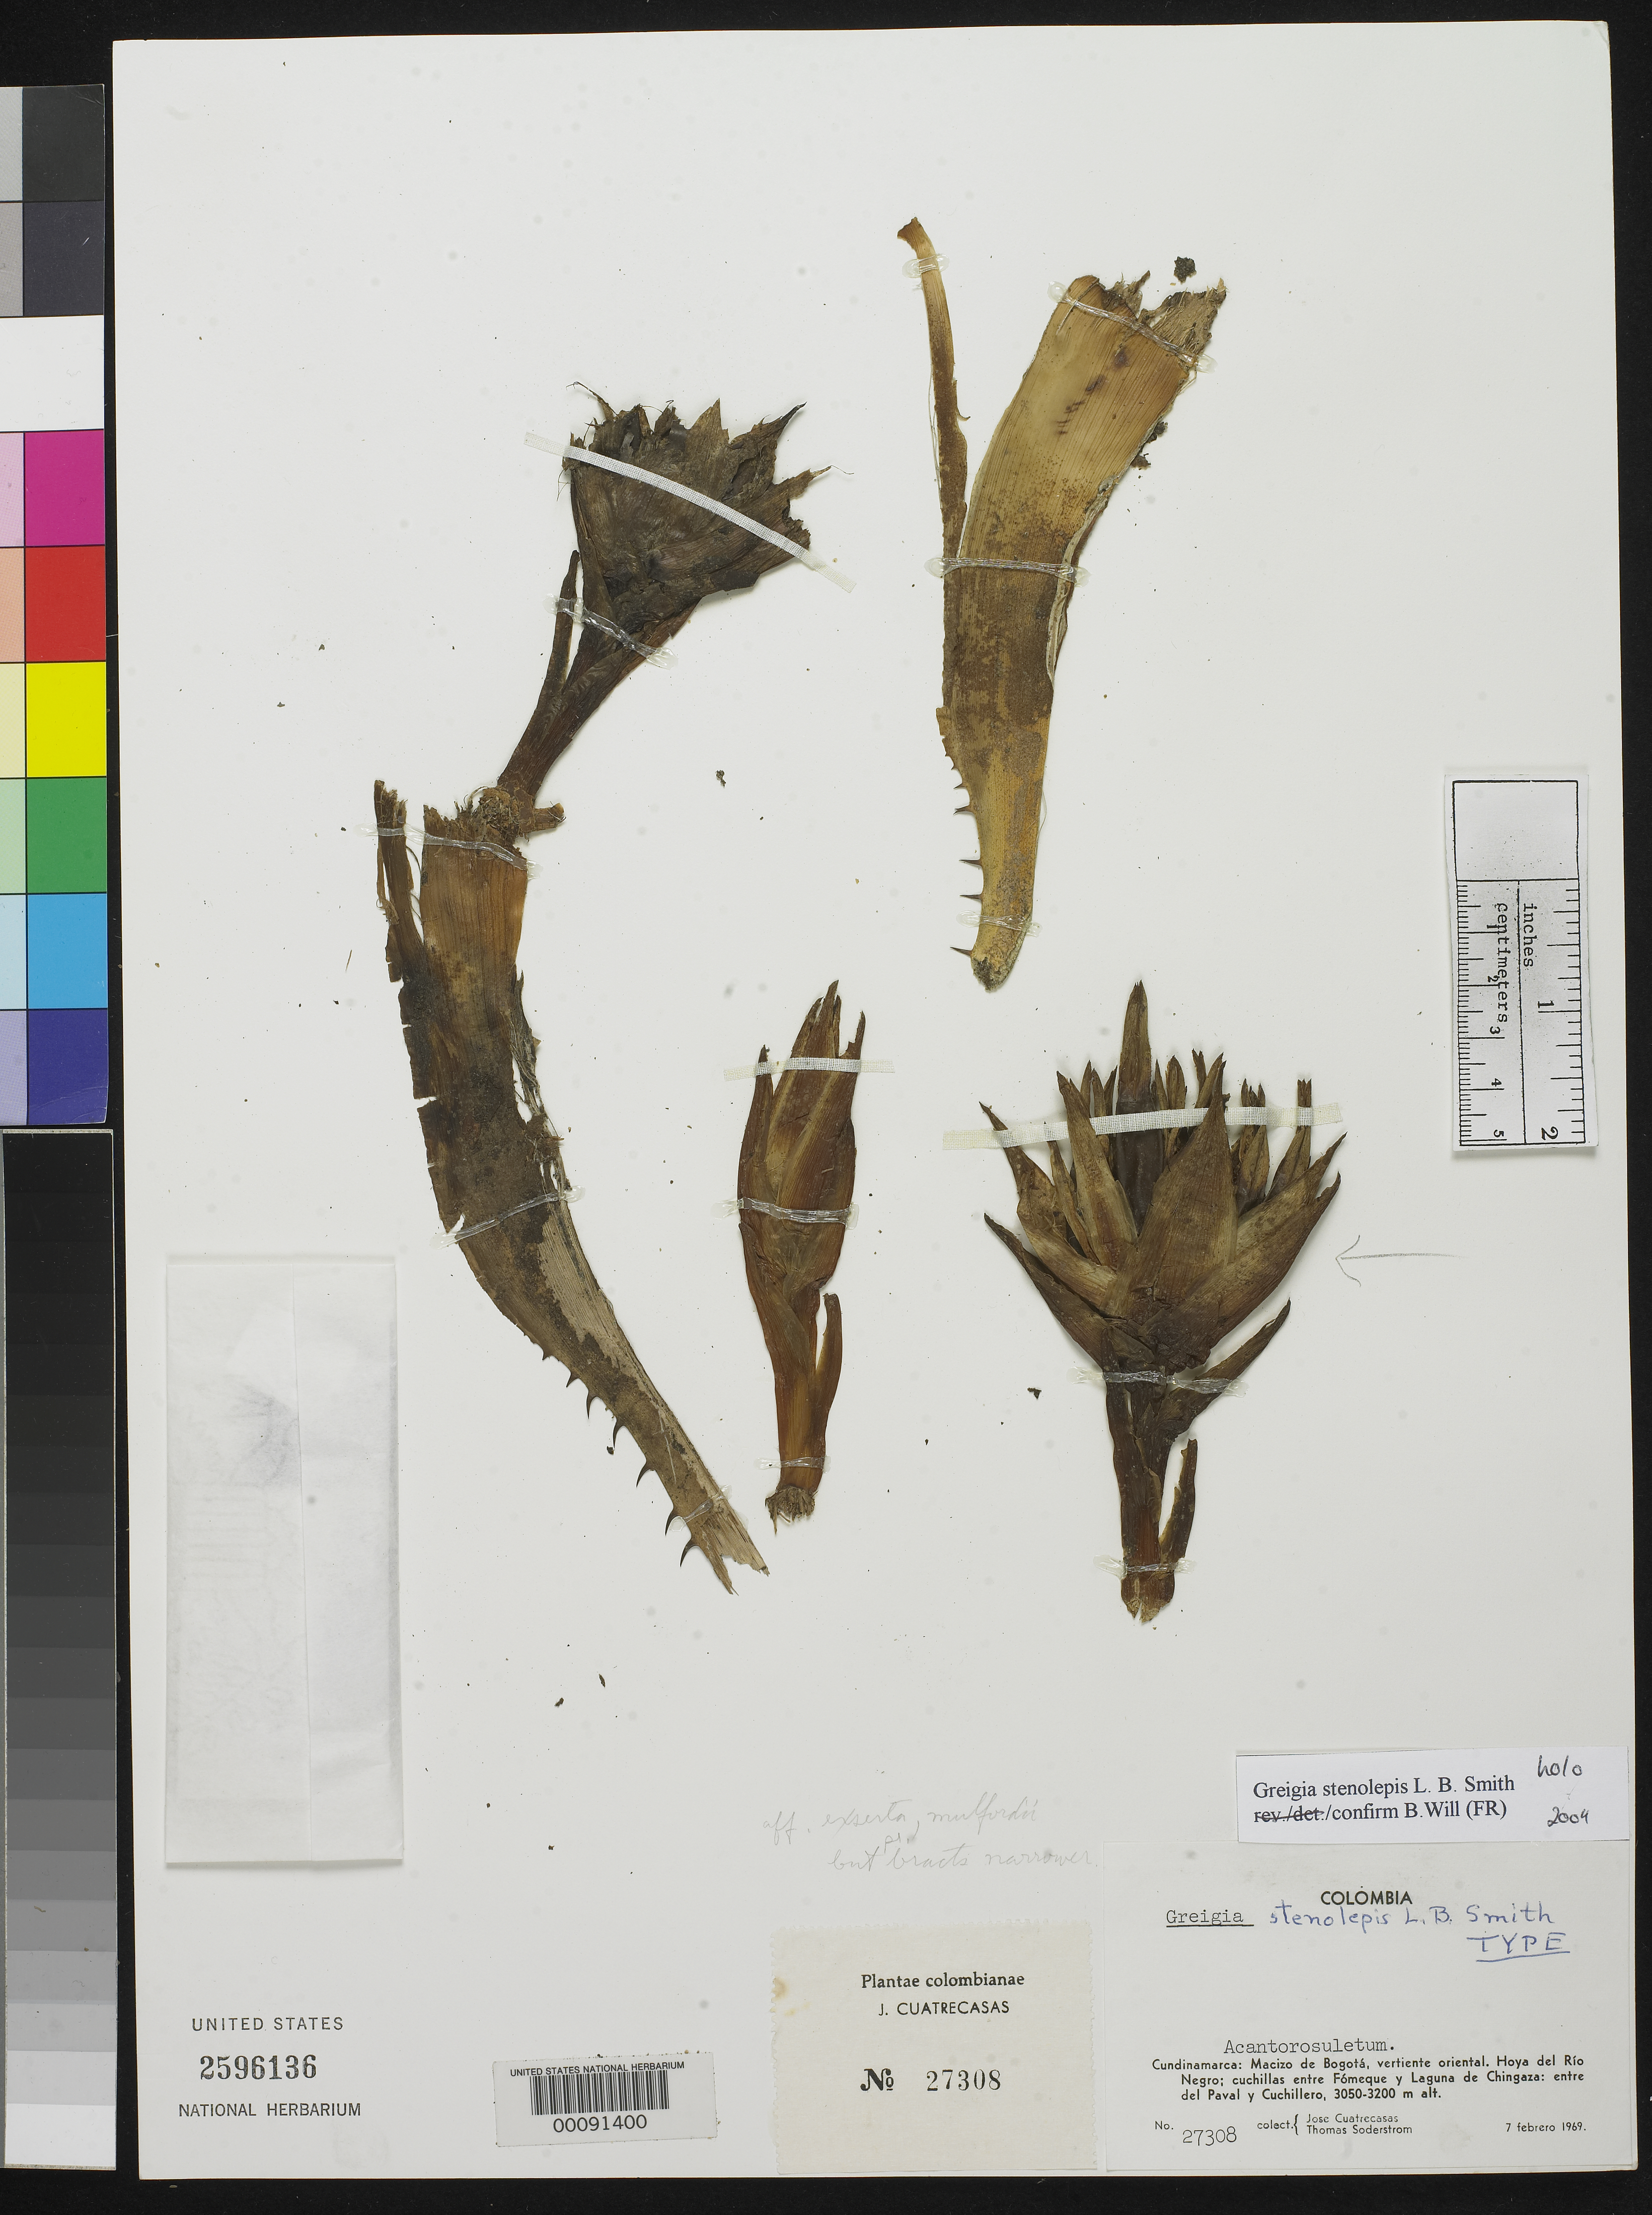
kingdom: Plantae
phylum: Tracheophyta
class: Liliopsida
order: Poales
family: Bromeliaceae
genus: Greigia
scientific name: Greigia stenolepis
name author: L.B. Sm.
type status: Holotype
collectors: J. Cuatrecasas & T. R. Soderstrom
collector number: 27308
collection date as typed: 07 Feb 1969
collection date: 1969-02-07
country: Colombia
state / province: Cundinamarca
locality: Macizo de Bogotá, vertiente oriental, Hoya del Río Negro; duchillas entre Fómeque y Laguna de Chingaza: entre del Paval y Cuchillero.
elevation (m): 3050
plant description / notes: This and 2 other US sheets annotated by B. Will (2004) as "holotype" but unclear whether L.B. Smith considered all to be part of holotype; this sheet is the only one annotated by Smith as "TYPE".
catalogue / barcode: US 2596136